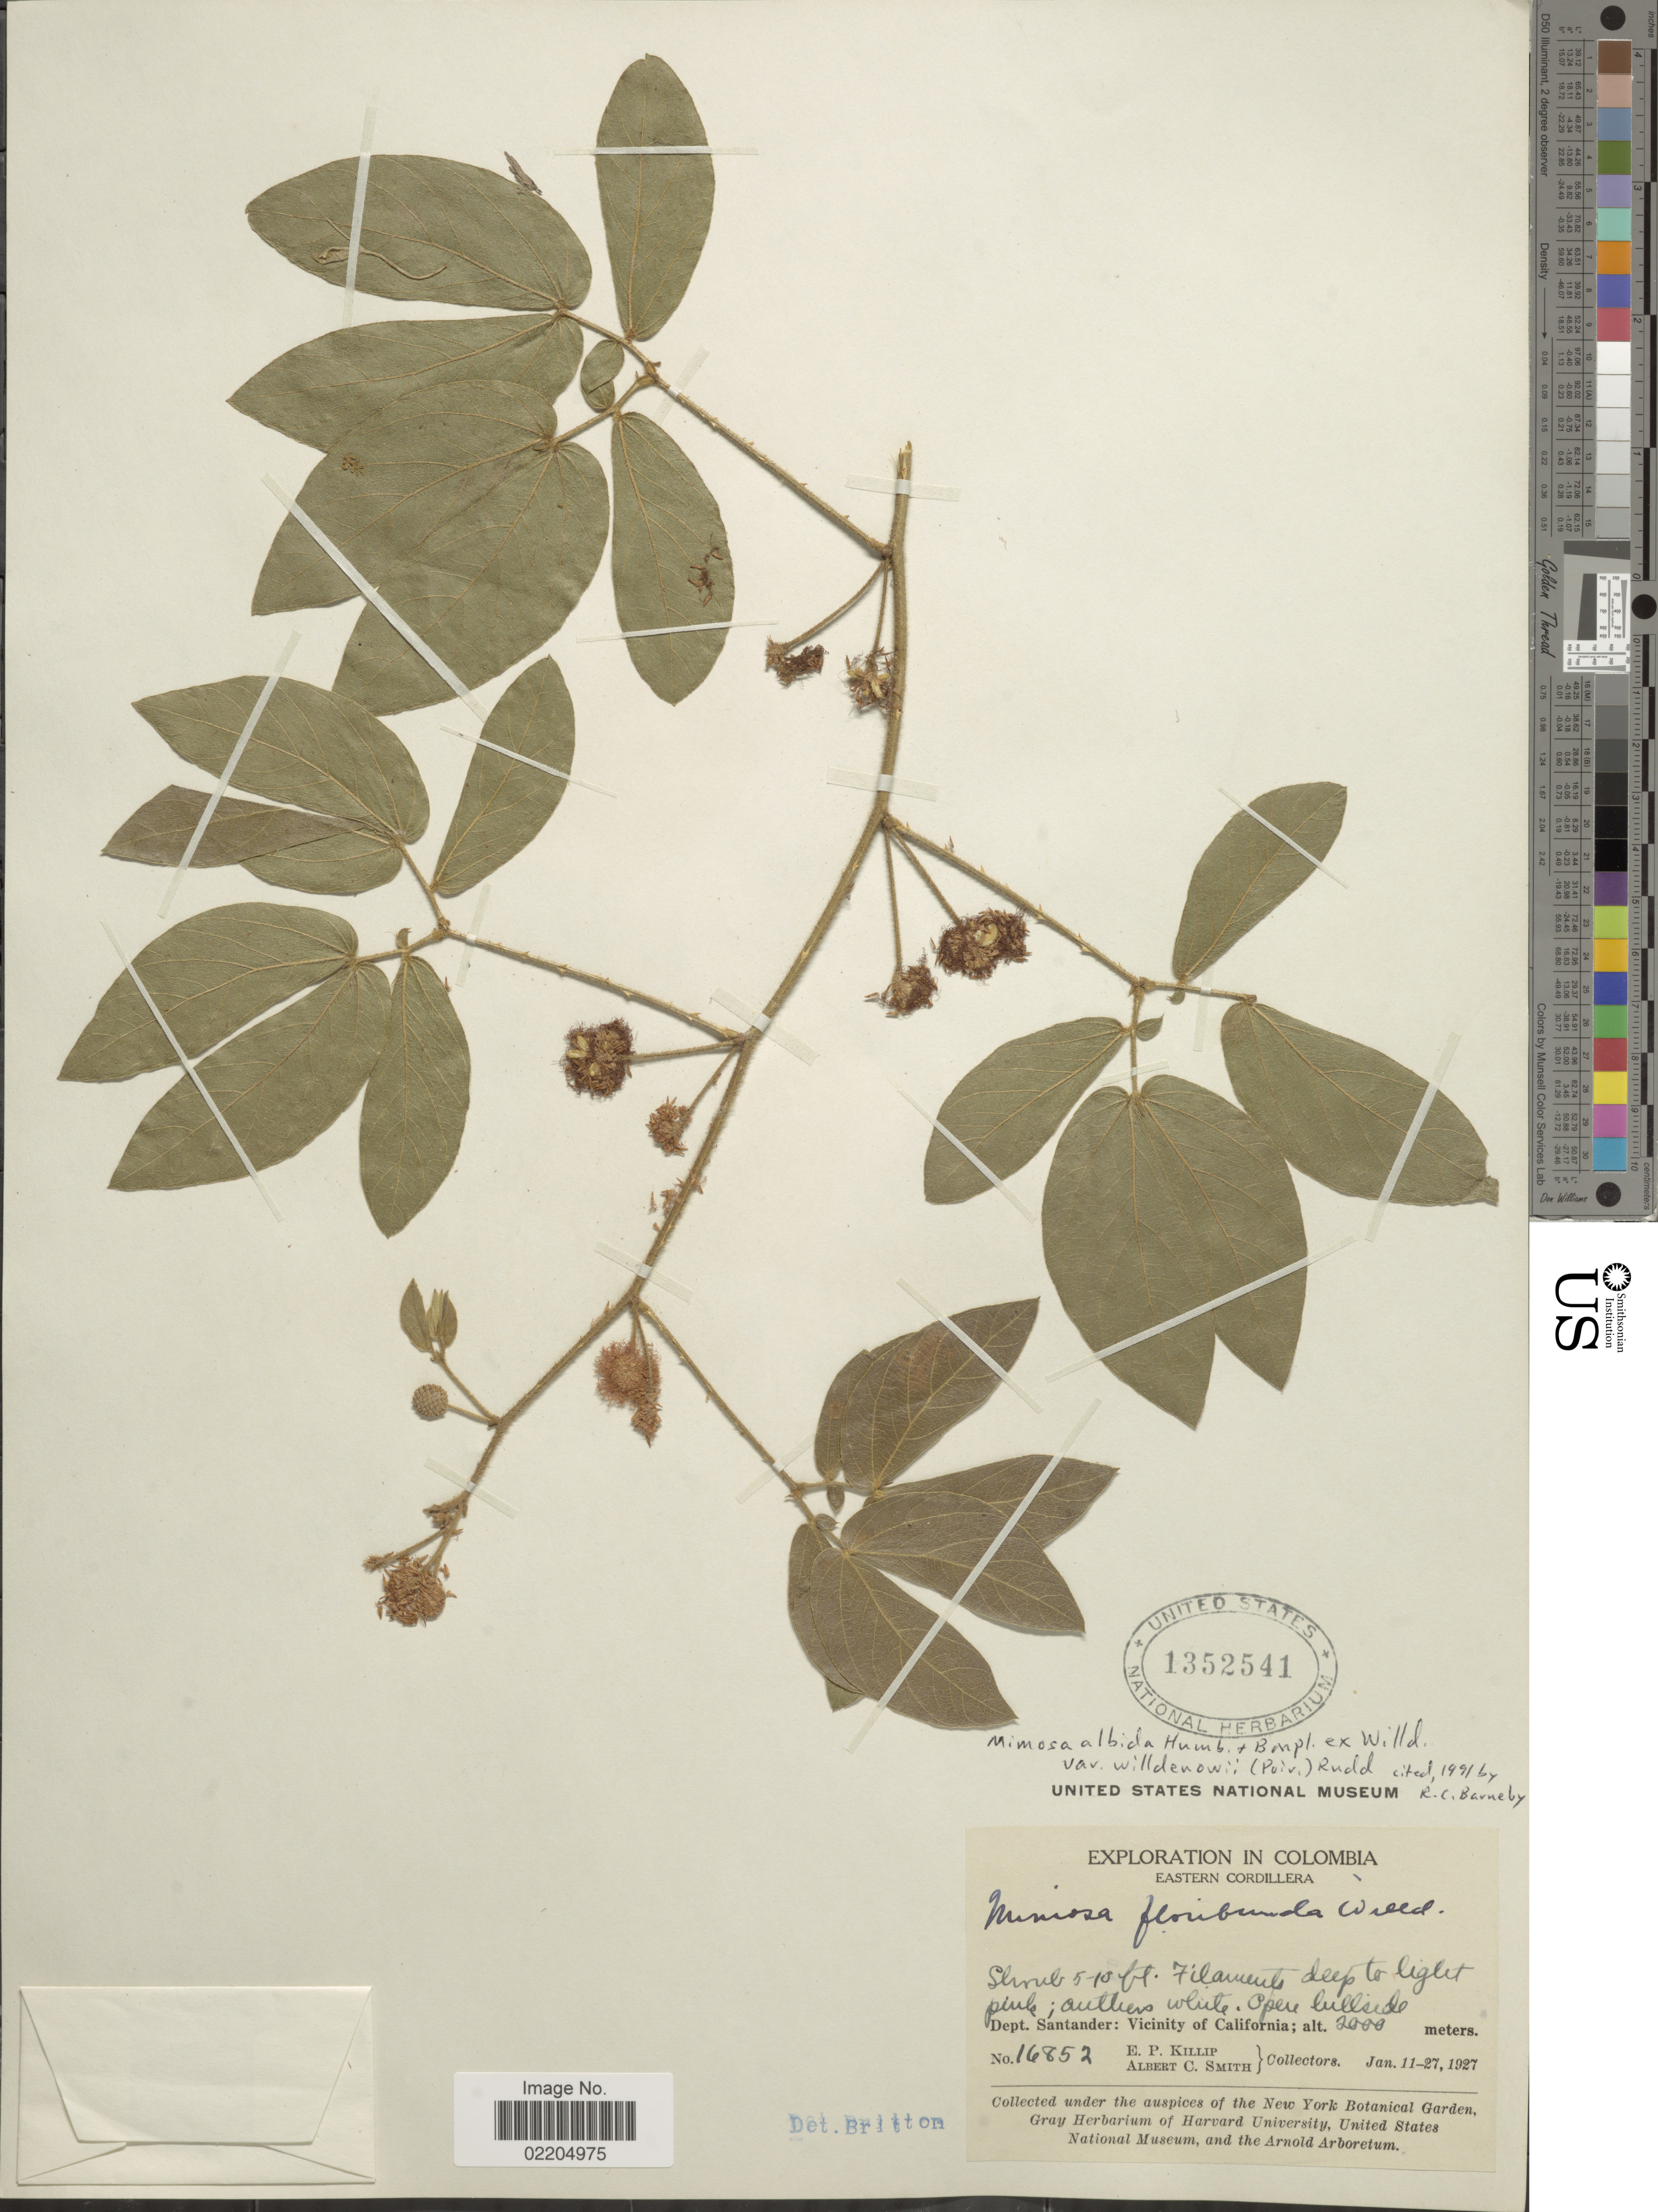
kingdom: Plantae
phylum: Tracheophyta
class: Magnoliopsida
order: Fabales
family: Fabaceae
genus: Mimosa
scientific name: Mimosa albida var. willdenowii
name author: (Poir.) Rudd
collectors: E. P. Killip & A. C. Smith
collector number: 16852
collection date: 1927-01-11/1927-01-27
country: Colombia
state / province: Santander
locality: Eastern Cordillera, Vicinity of California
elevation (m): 2000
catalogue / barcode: US 1352541